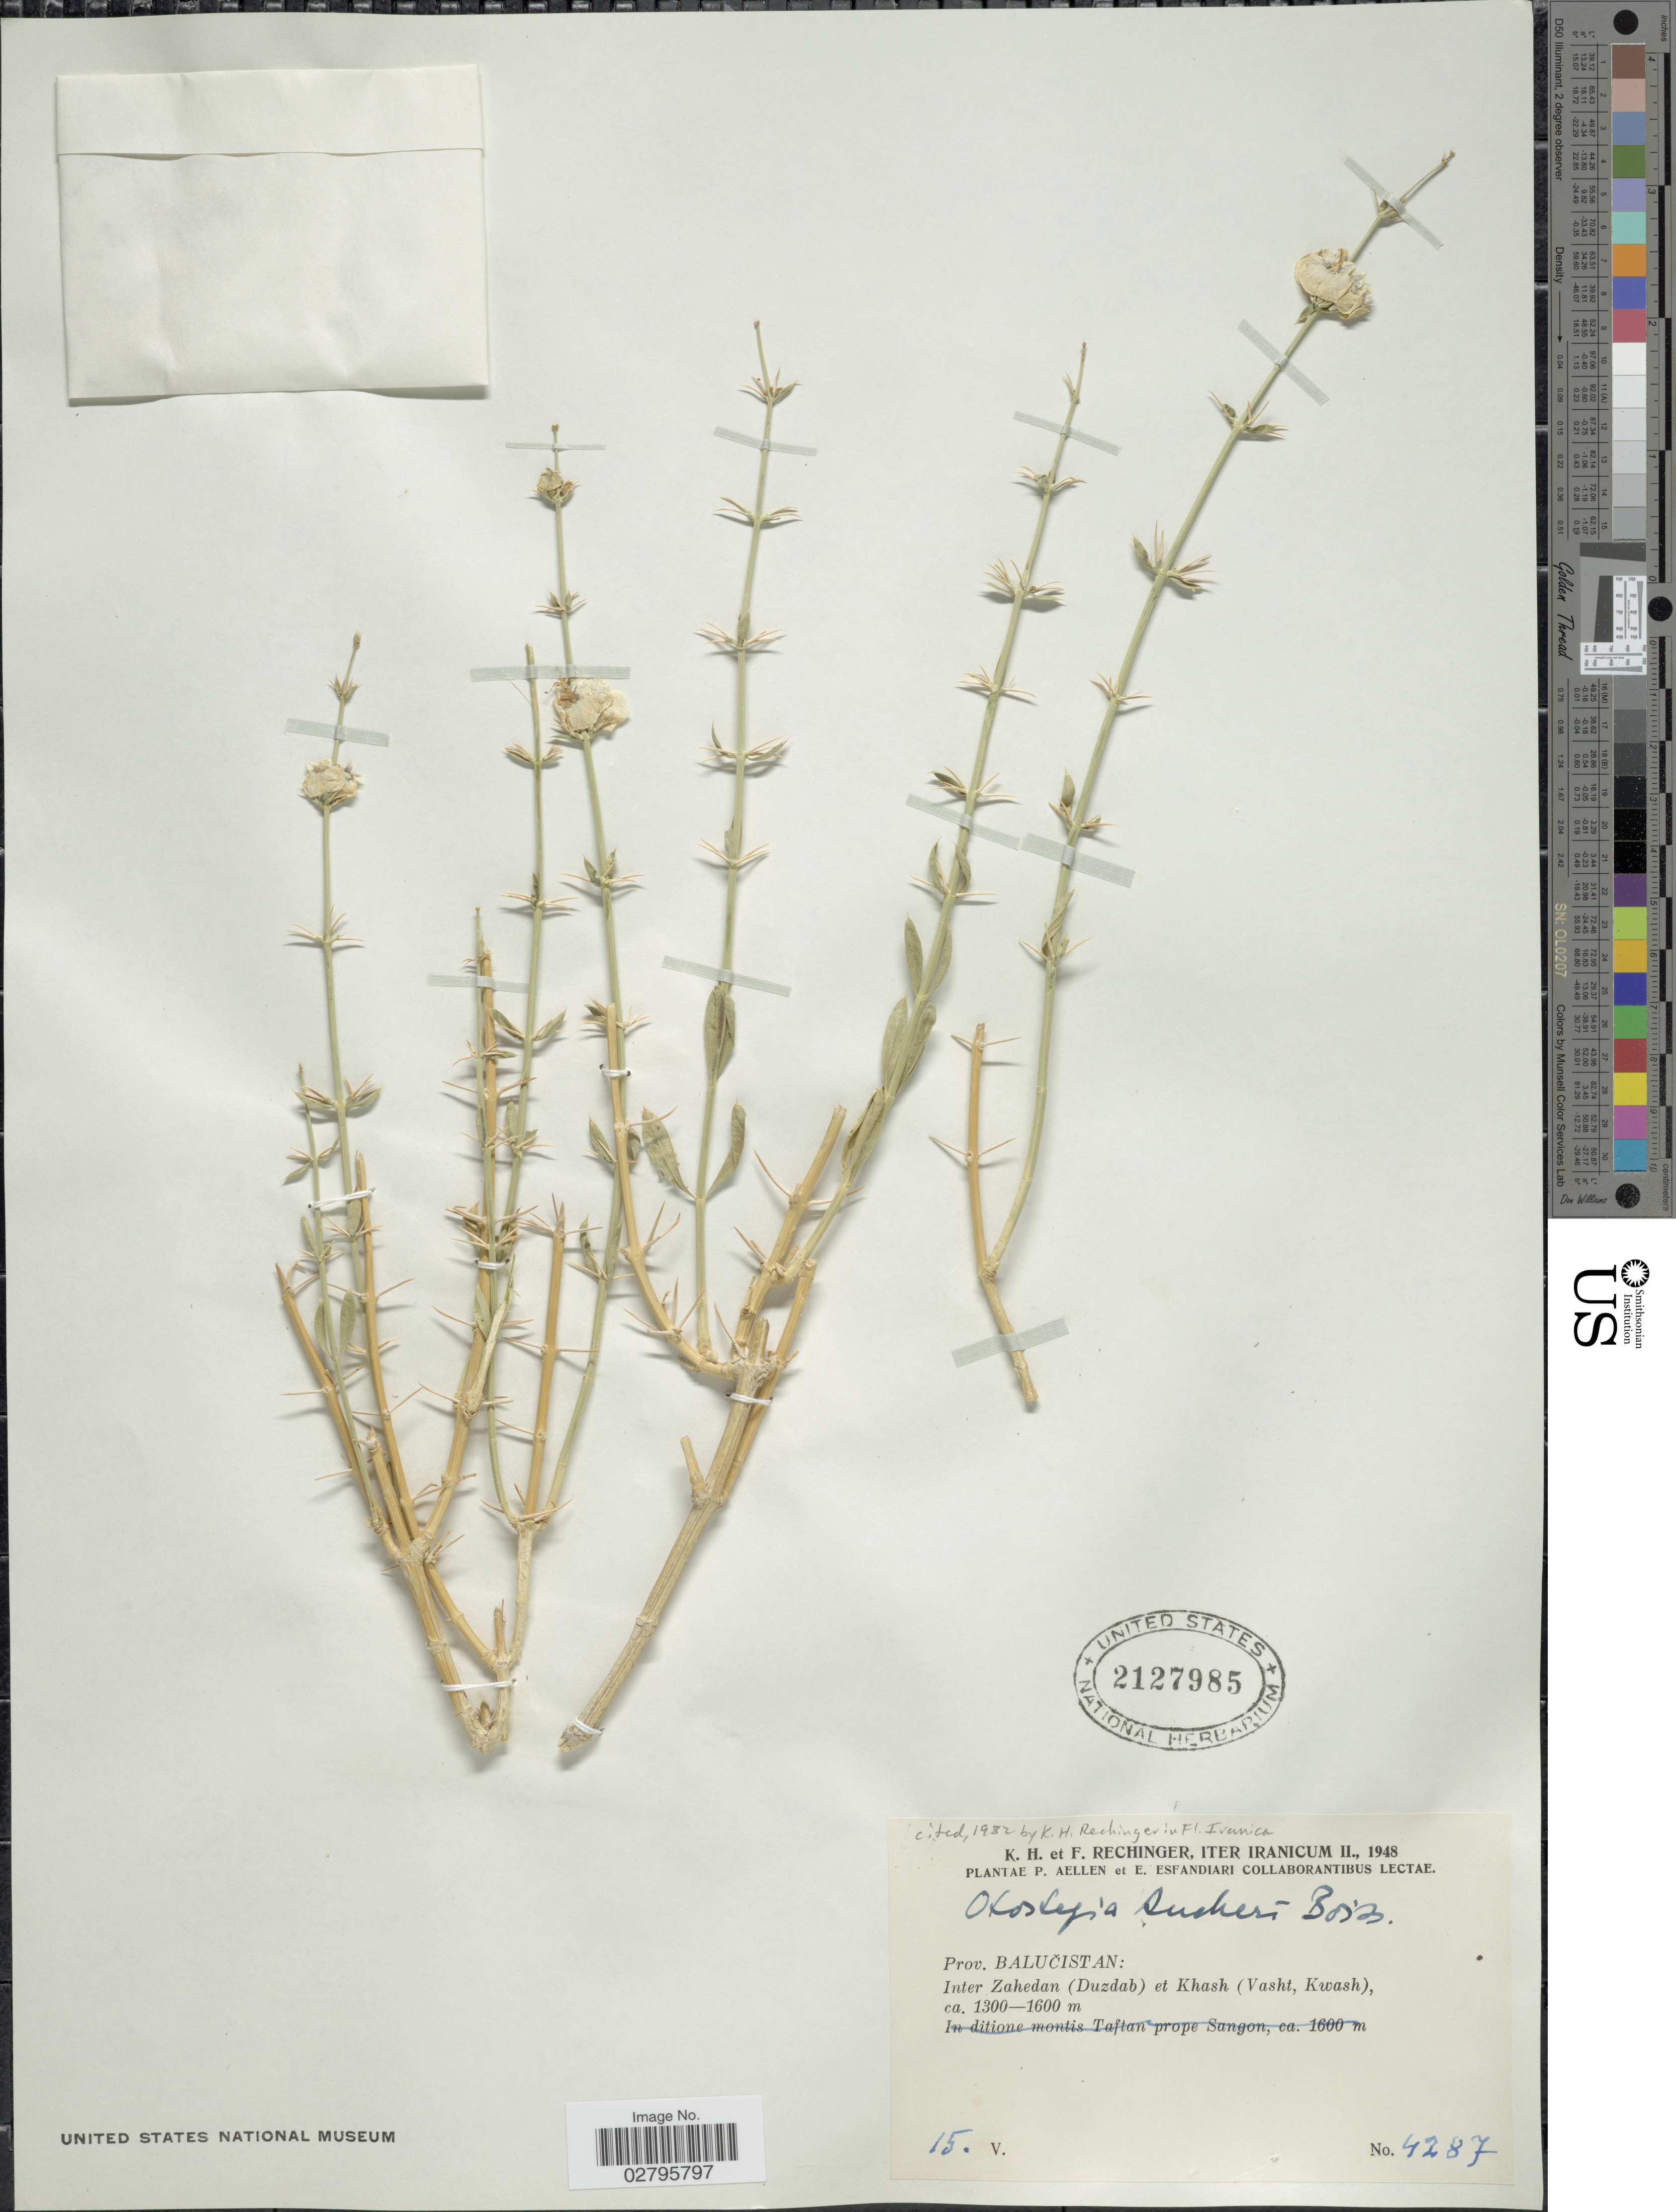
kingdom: Plantae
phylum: Tracheophyta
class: Magnoliopsida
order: Lamiales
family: Lamiaceae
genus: Otostegia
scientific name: Otostegia aucheri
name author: Boiss.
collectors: K. H. Rechinger & F. Rechinger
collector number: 4287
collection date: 1948-05-15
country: Iran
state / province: Sistan and Baluchistan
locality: Prov. Balucistan: Inter Zahedan (Duzdab) et Khash (Vasht, Kwash).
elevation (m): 1300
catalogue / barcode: US 2127985